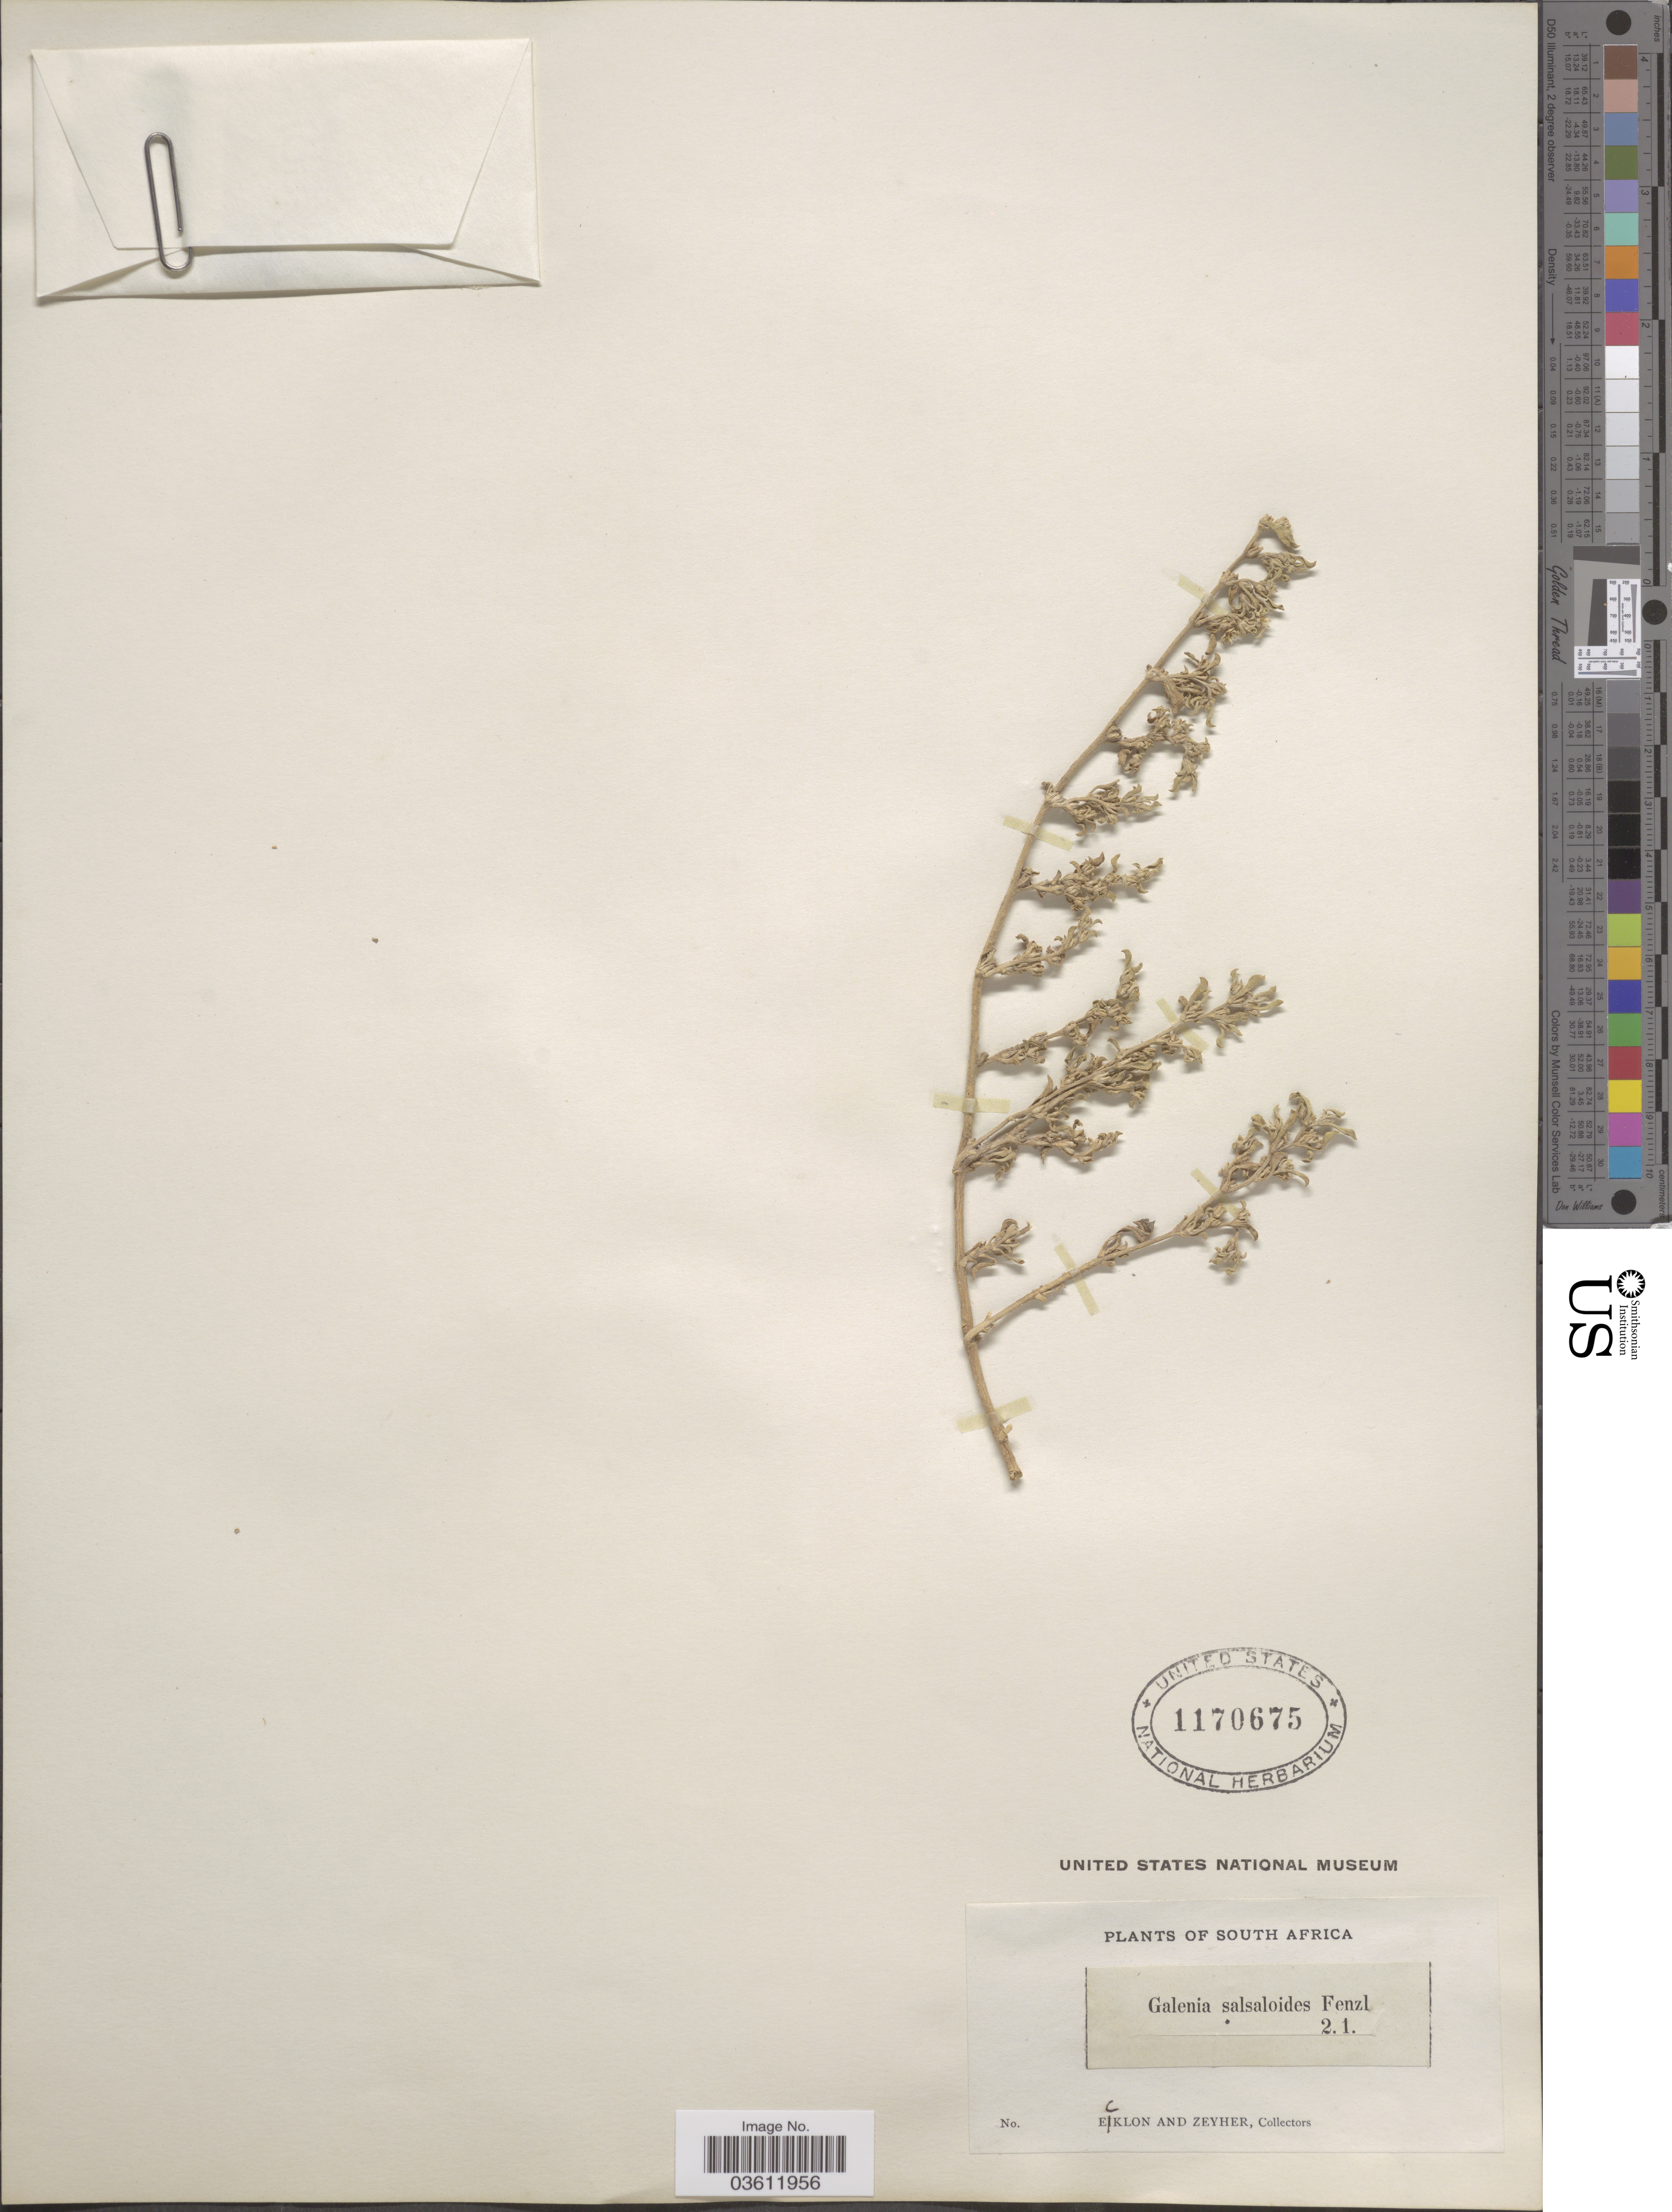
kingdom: Plantae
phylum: Tracheophyta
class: Magnoliopsida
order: Caryophyllales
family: Aizoaceae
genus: Aizoon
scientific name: Aizoon fruticosum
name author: L. f.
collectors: -. Ecklon & -. Zeyher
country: South Africa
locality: South Africa.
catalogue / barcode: US 1170675